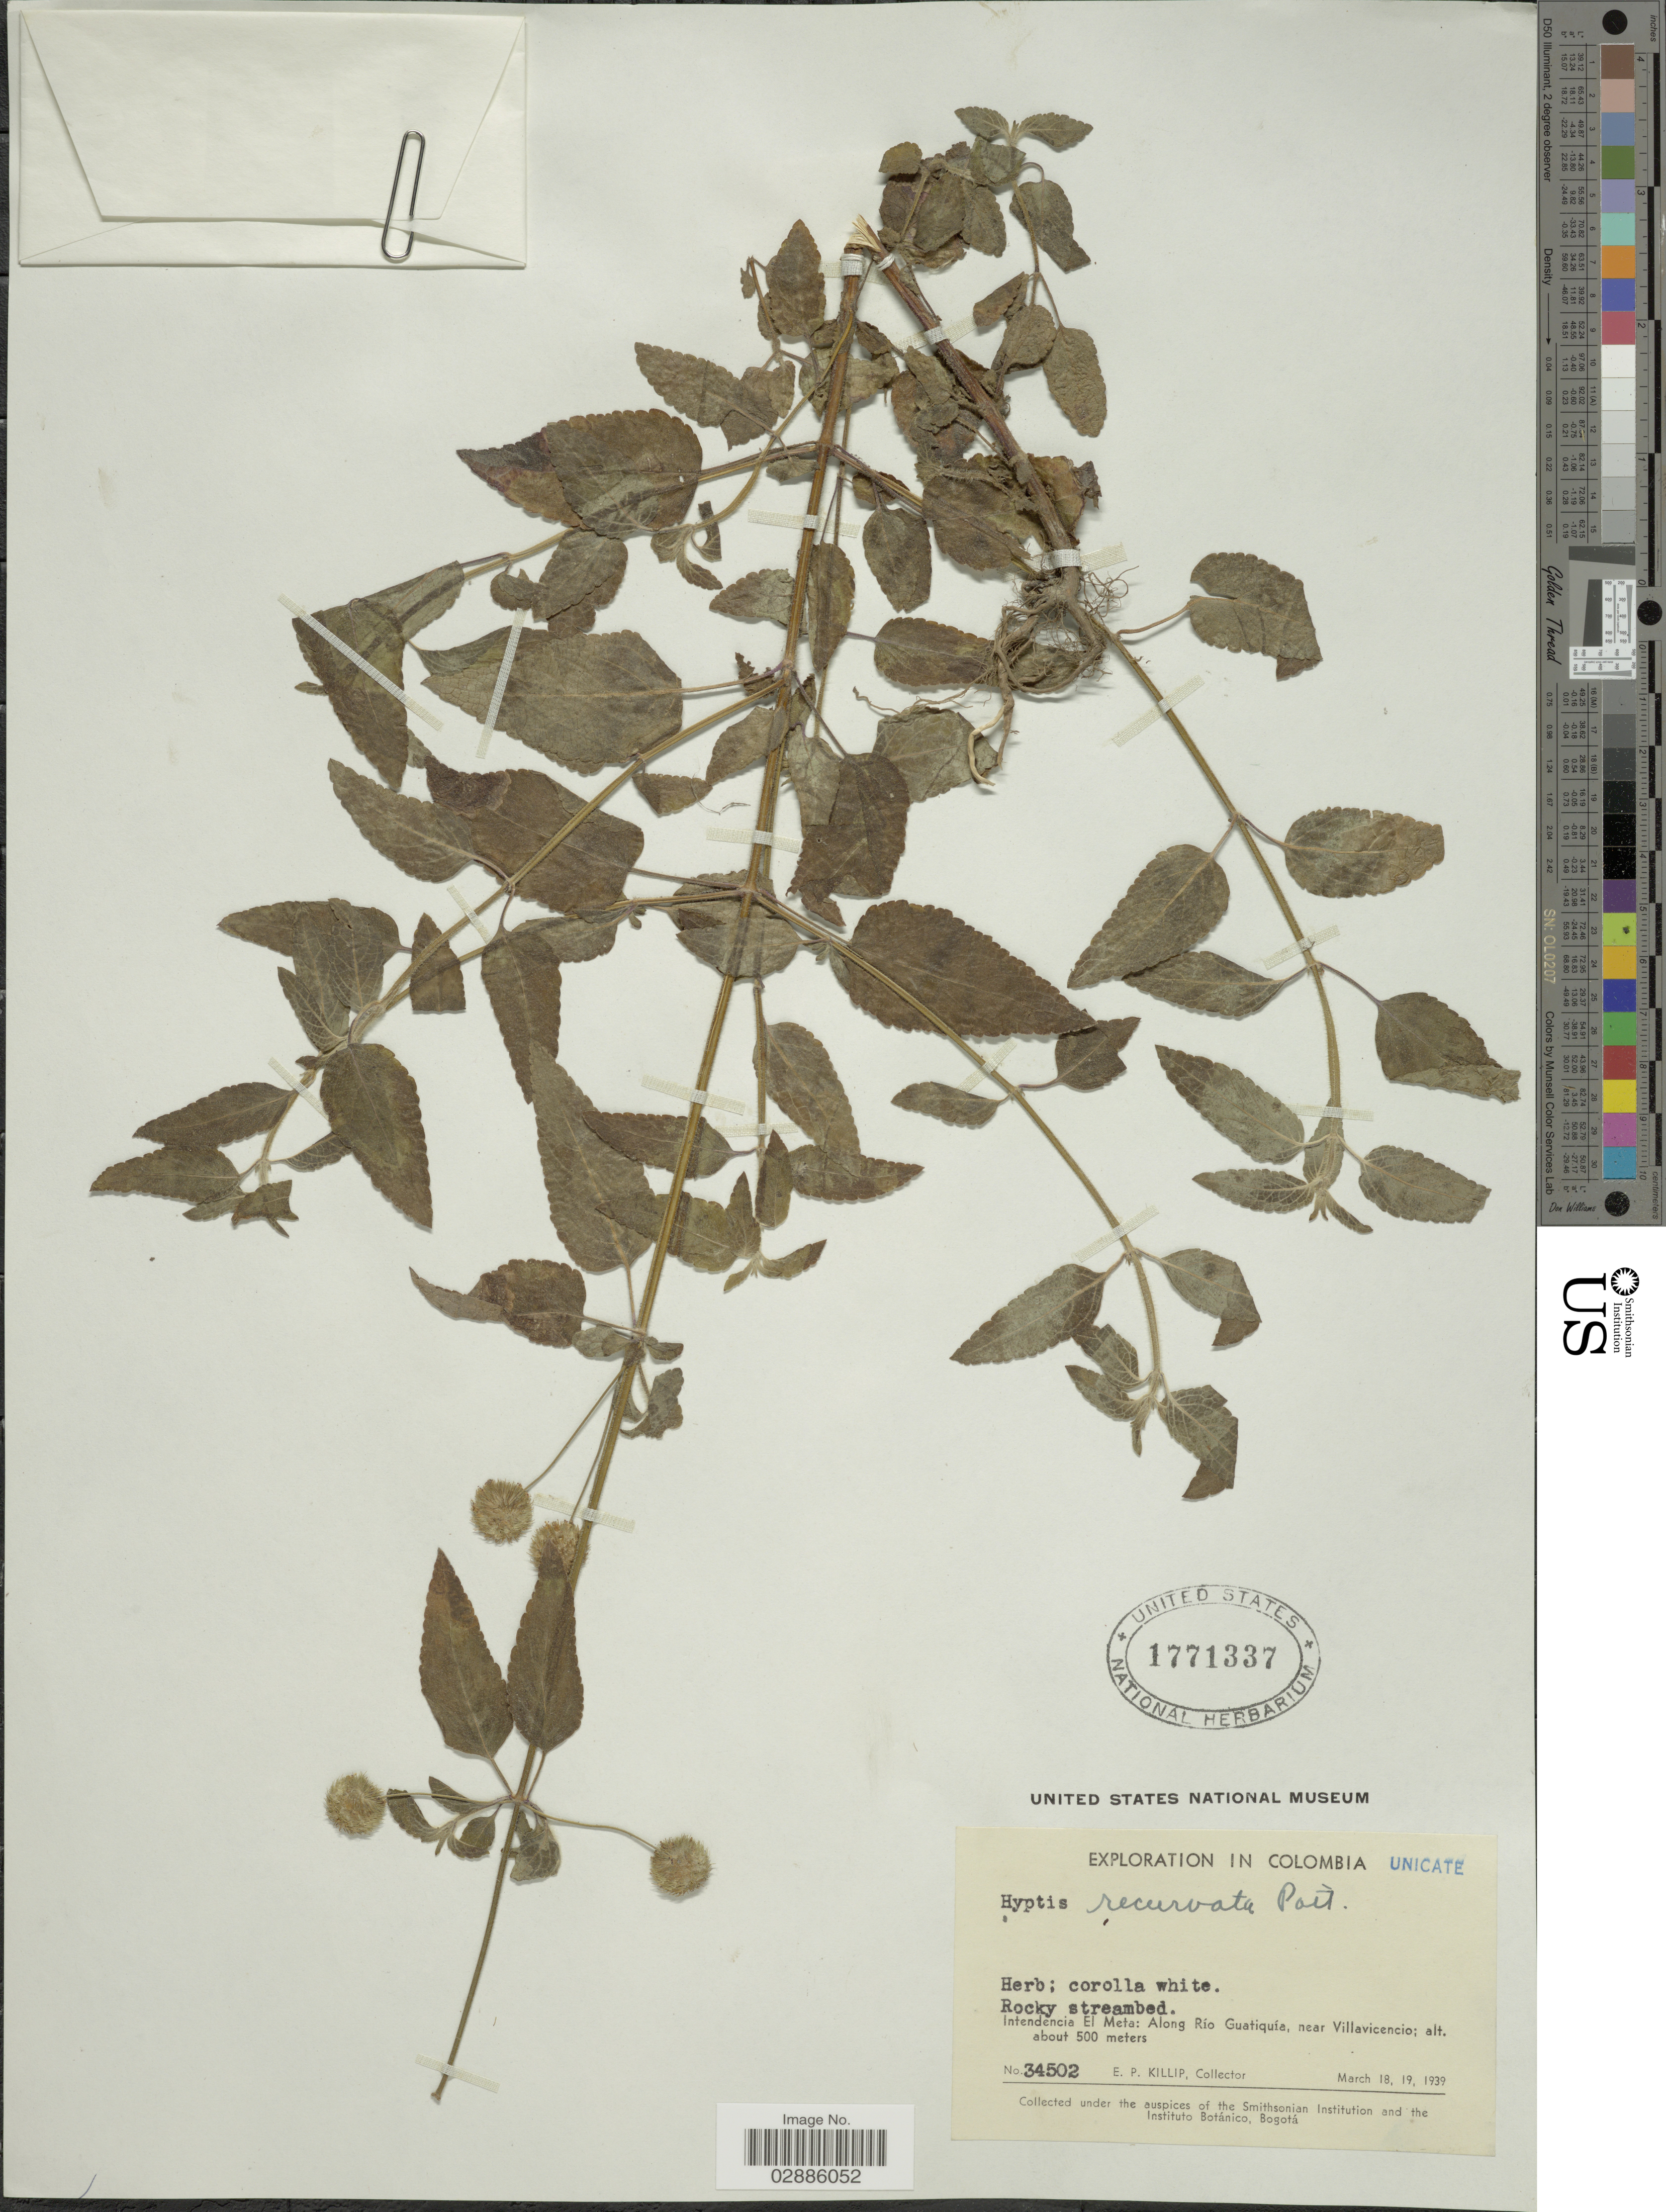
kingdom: Plantae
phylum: Tracheophyta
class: Magnoliopsida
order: Lamiales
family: Lamiaceae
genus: Hyptis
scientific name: Hyptis recurvata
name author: Poit.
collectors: E. P. Killip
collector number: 34502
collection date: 1939-03-18/1939-03-19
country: Colombia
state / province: Meta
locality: Intendencia El Meta: Along Río Guatiquía, near Villavicencio.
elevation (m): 500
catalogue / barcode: US 1771337